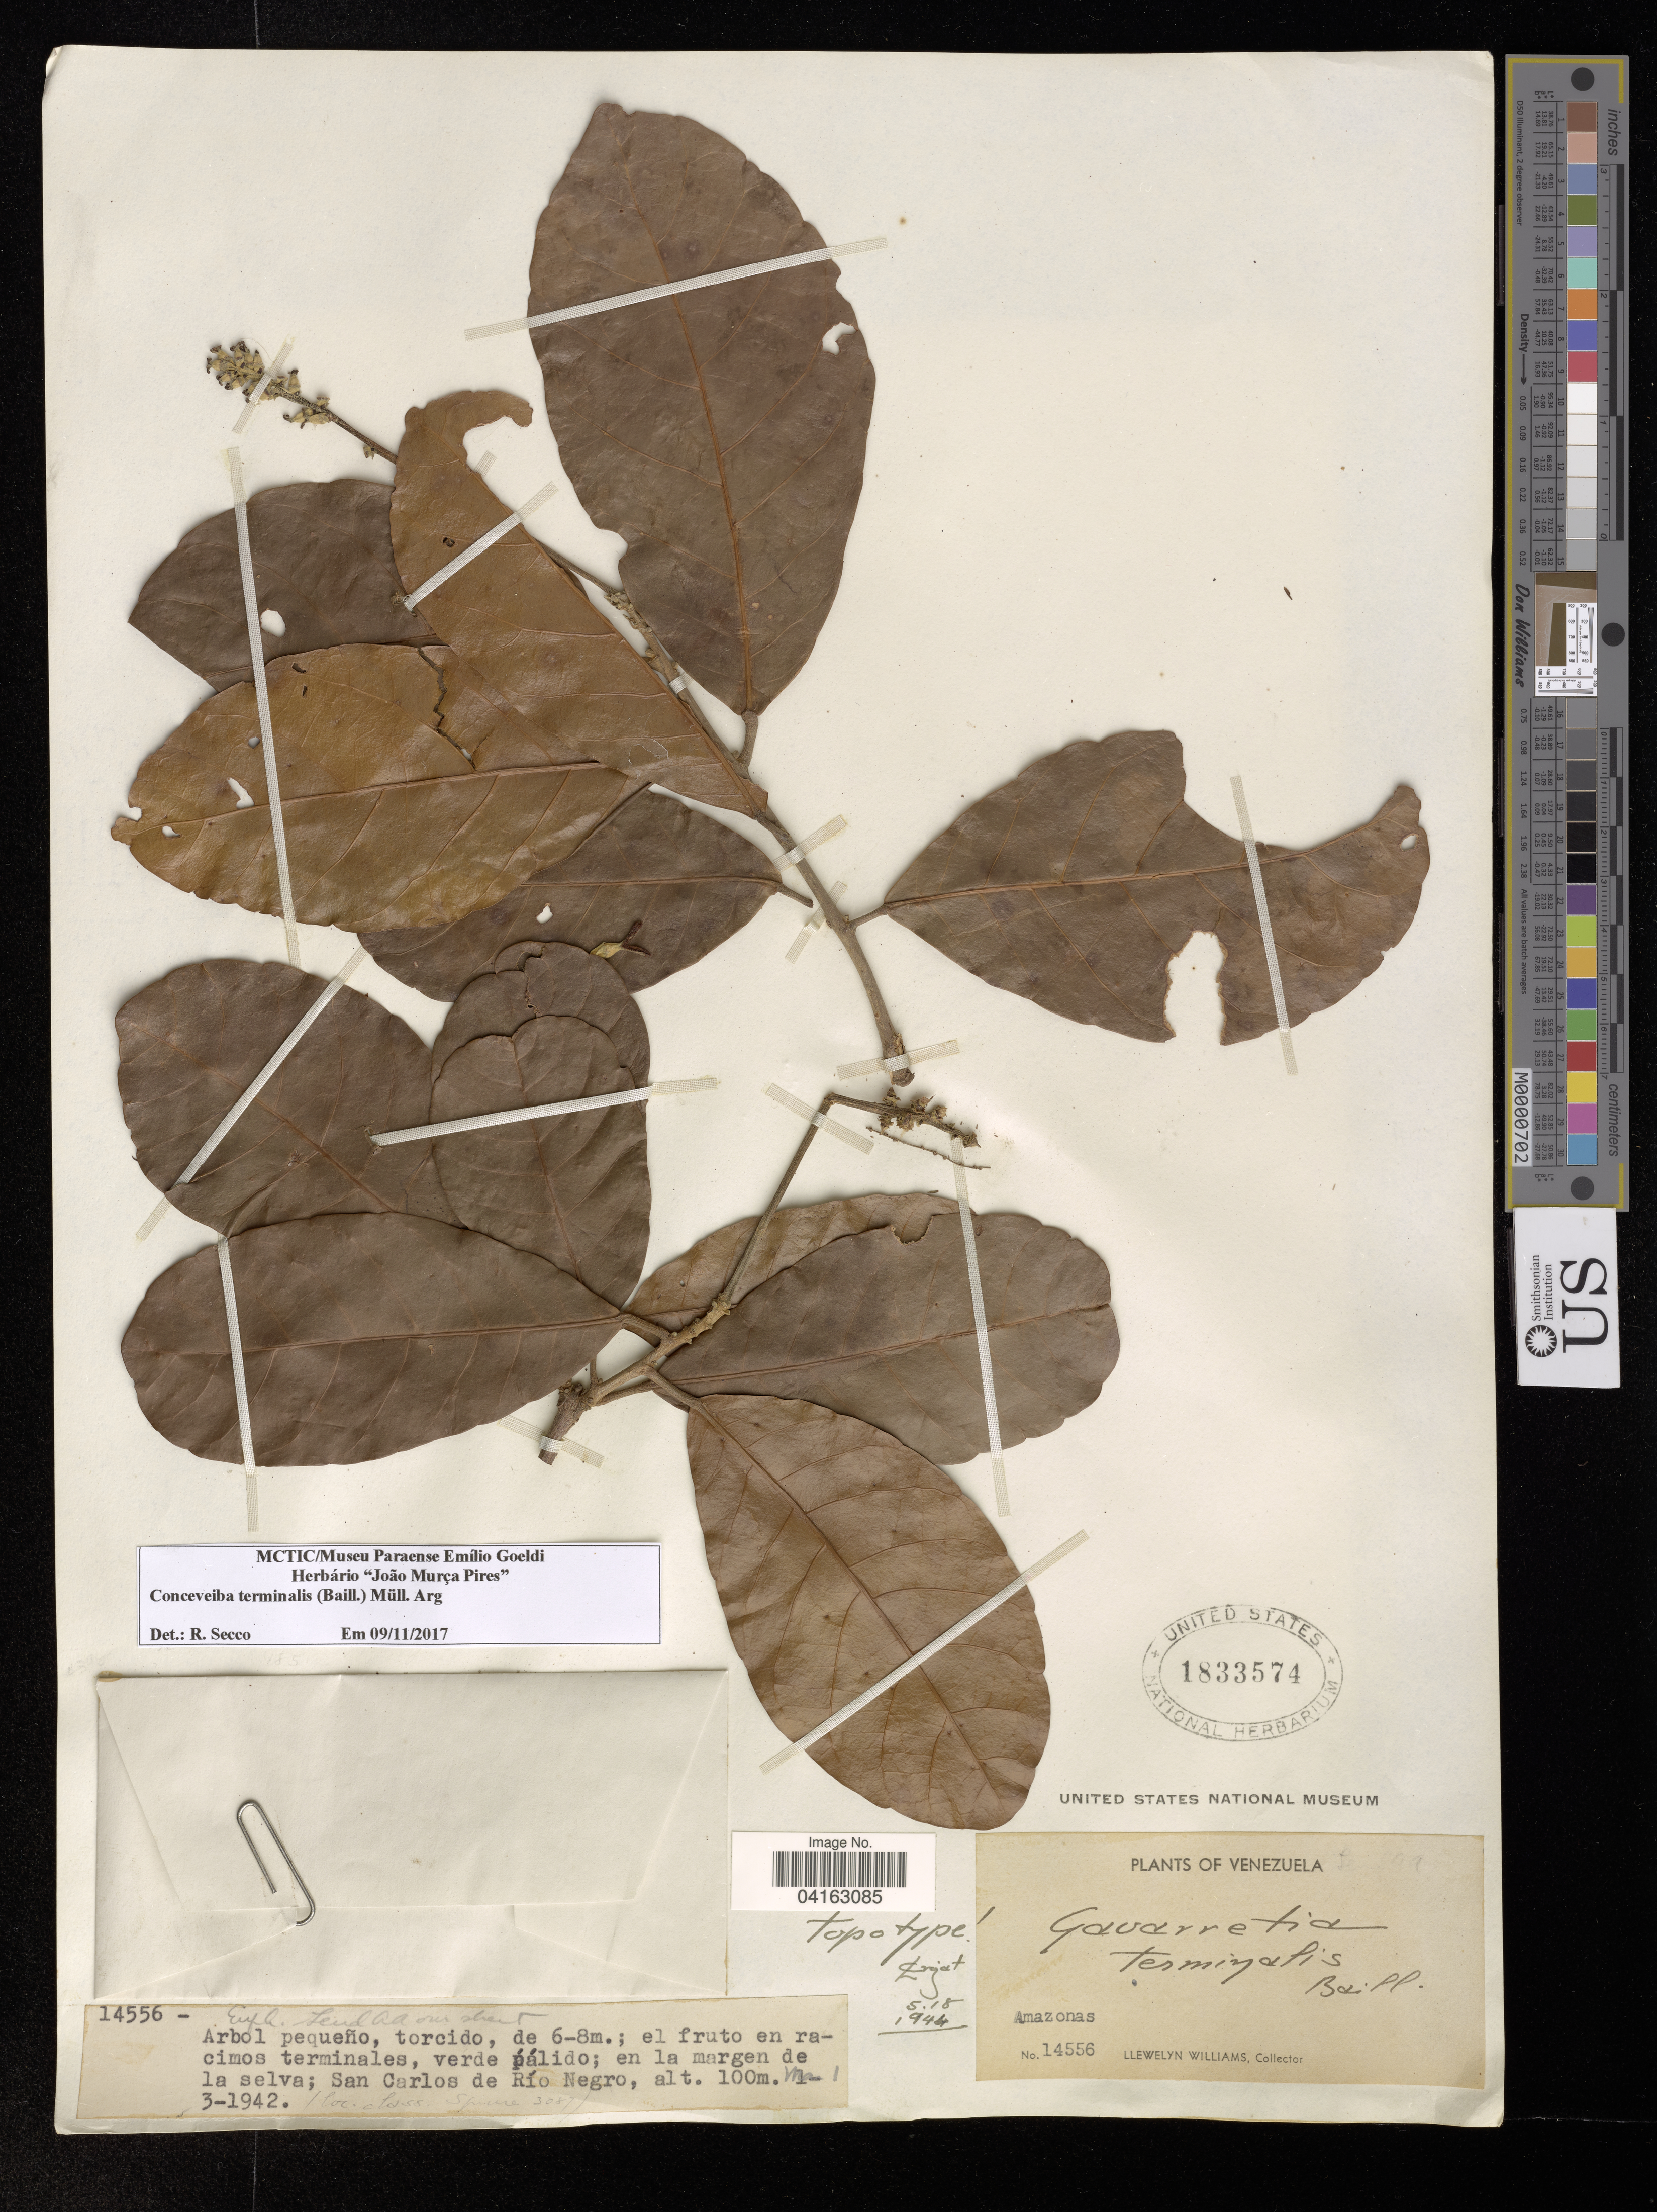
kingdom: Plantae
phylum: Tracheophyta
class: Magnoliopsida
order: Malpighiales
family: Euphorbiaceae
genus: Conceveiba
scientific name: Conceveiba terminalis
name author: (Baill.) Müll. Arg.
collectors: Ll. Williams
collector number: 14556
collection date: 1942-03-01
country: Venezuela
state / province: Amazonas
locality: En la margen de la selva; San Carlos de Río Negro.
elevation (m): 100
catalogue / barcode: US 1833574